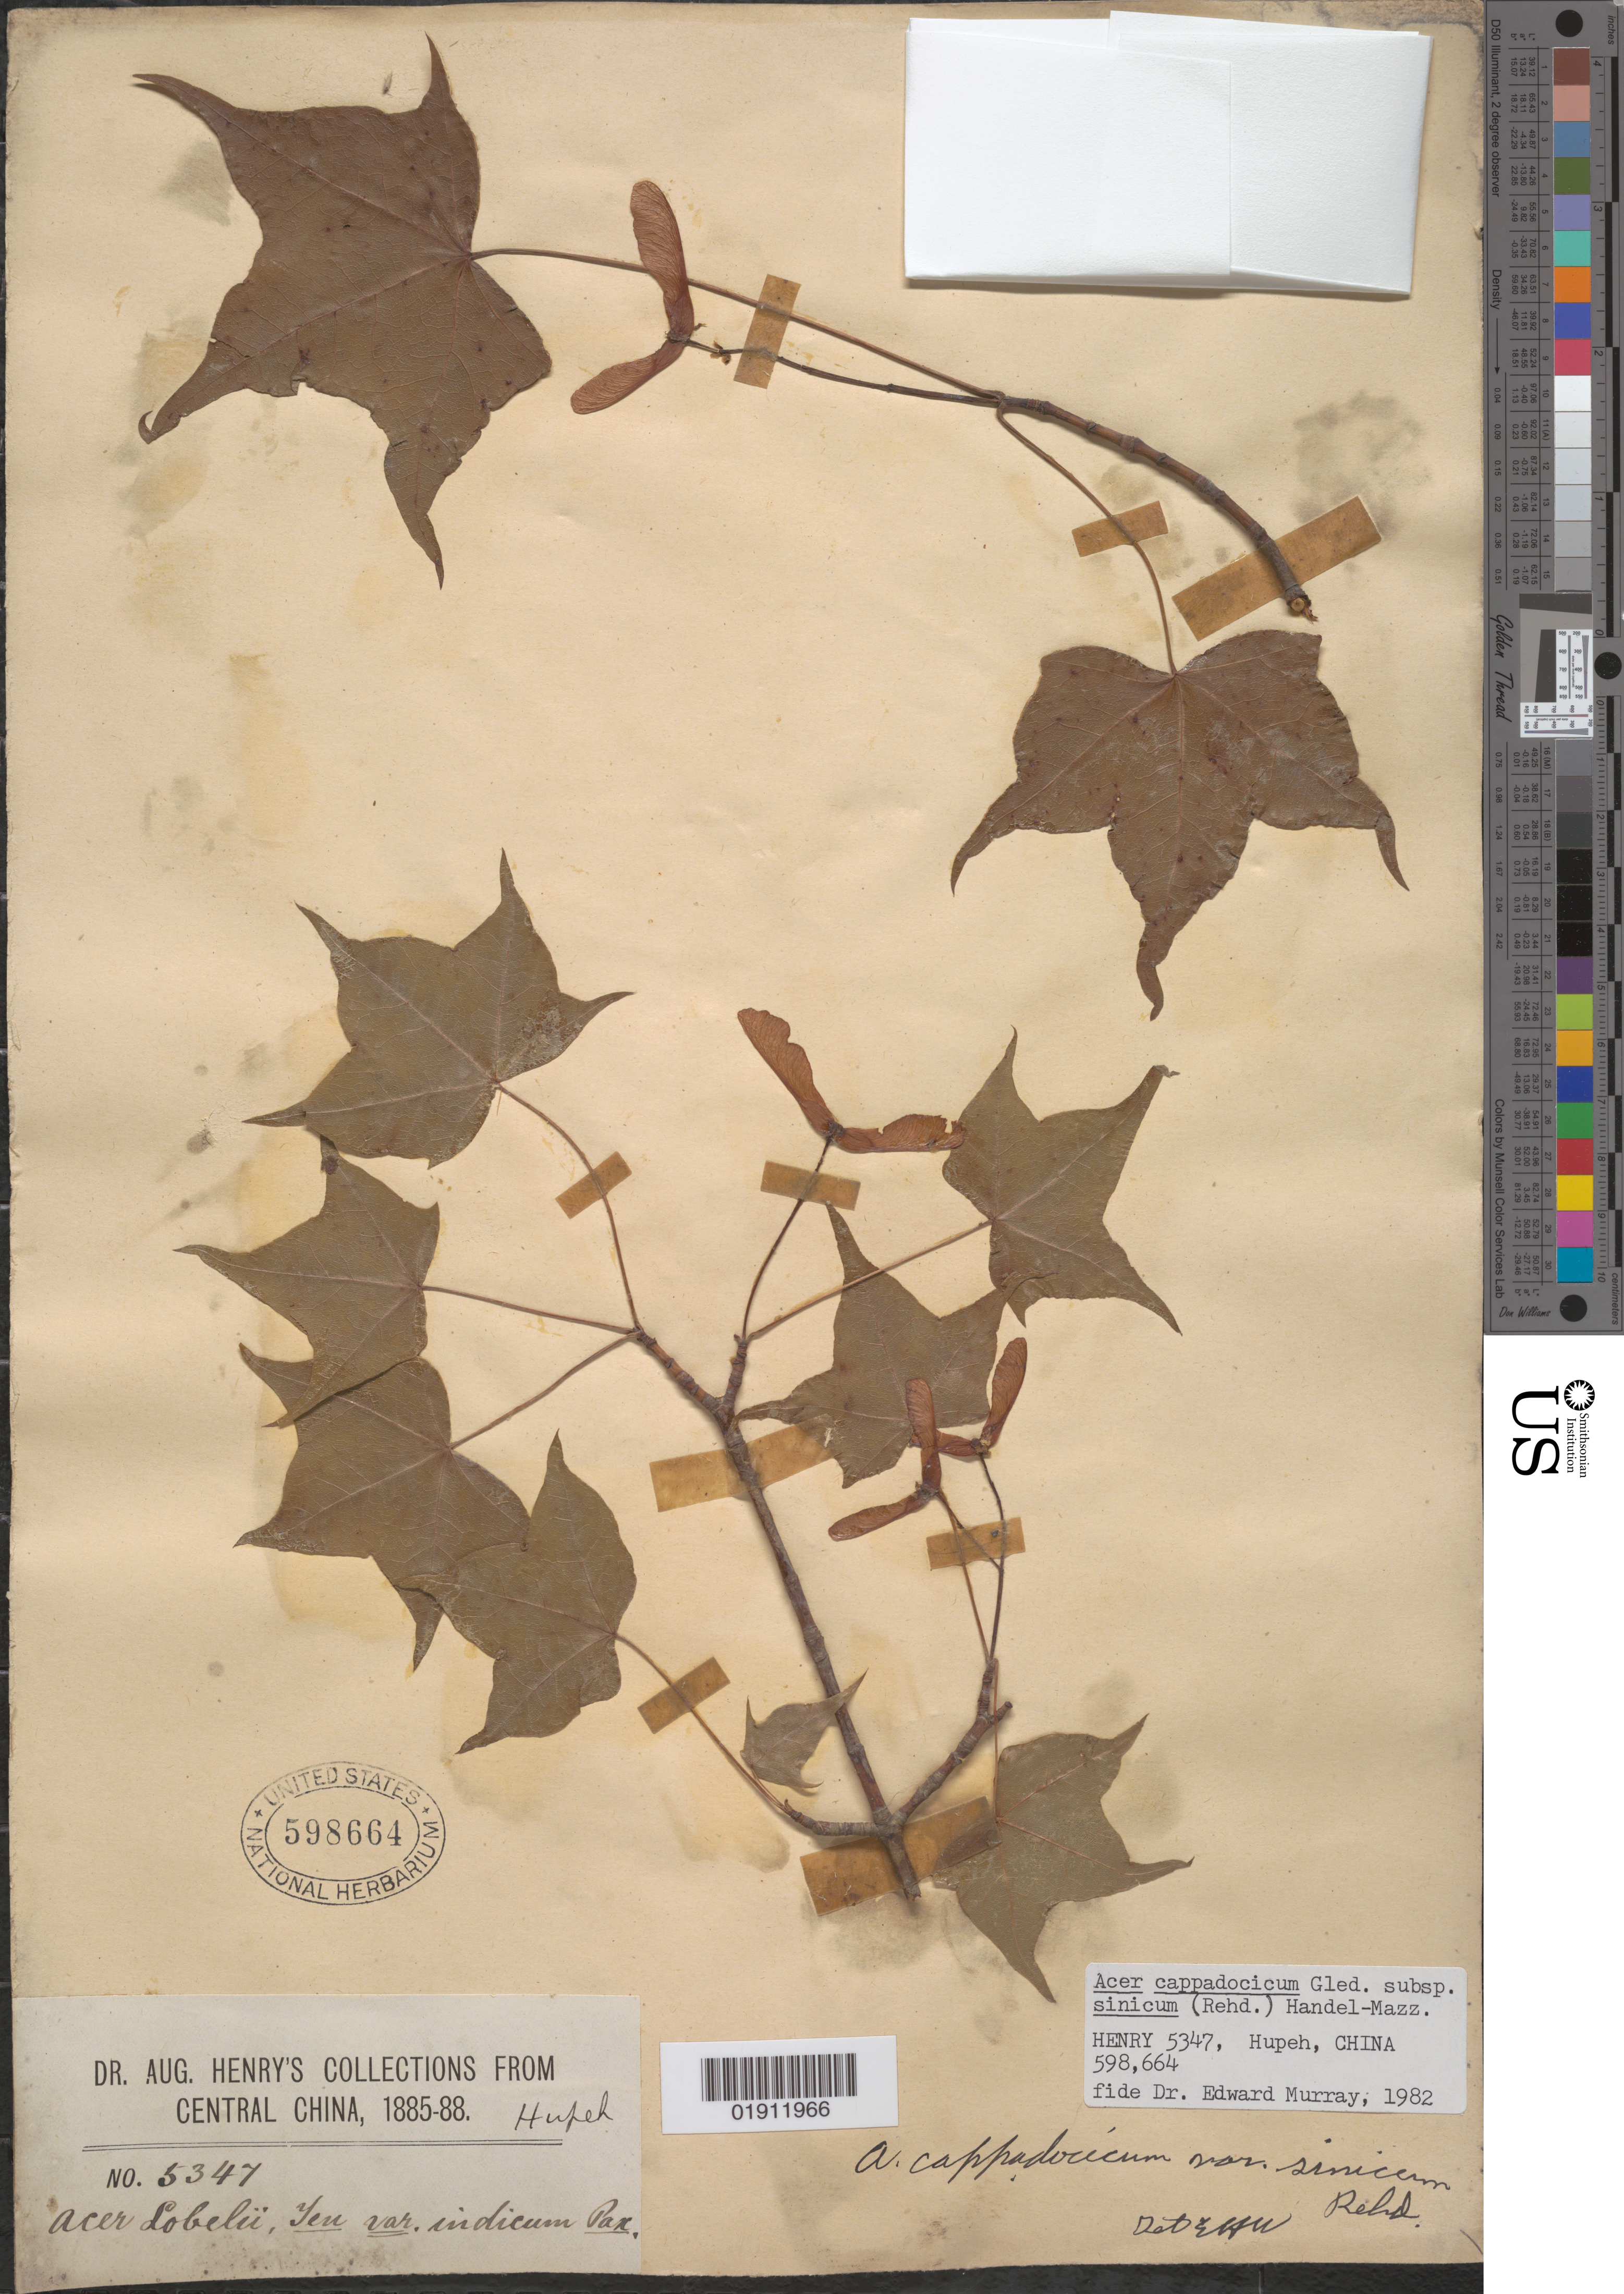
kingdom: Plantae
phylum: Tracheophyta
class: Magnoliopsida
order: Sapindales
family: Sapindaceae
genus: Acer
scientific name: Acer cappadocicum subsp. sinicum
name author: (Rehder) Hand.-Mazz.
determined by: Murray, Edward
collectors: A. Henry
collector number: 5347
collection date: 1885/1888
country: China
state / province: Hubei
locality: Hupeh [Hubei]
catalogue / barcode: US 598664